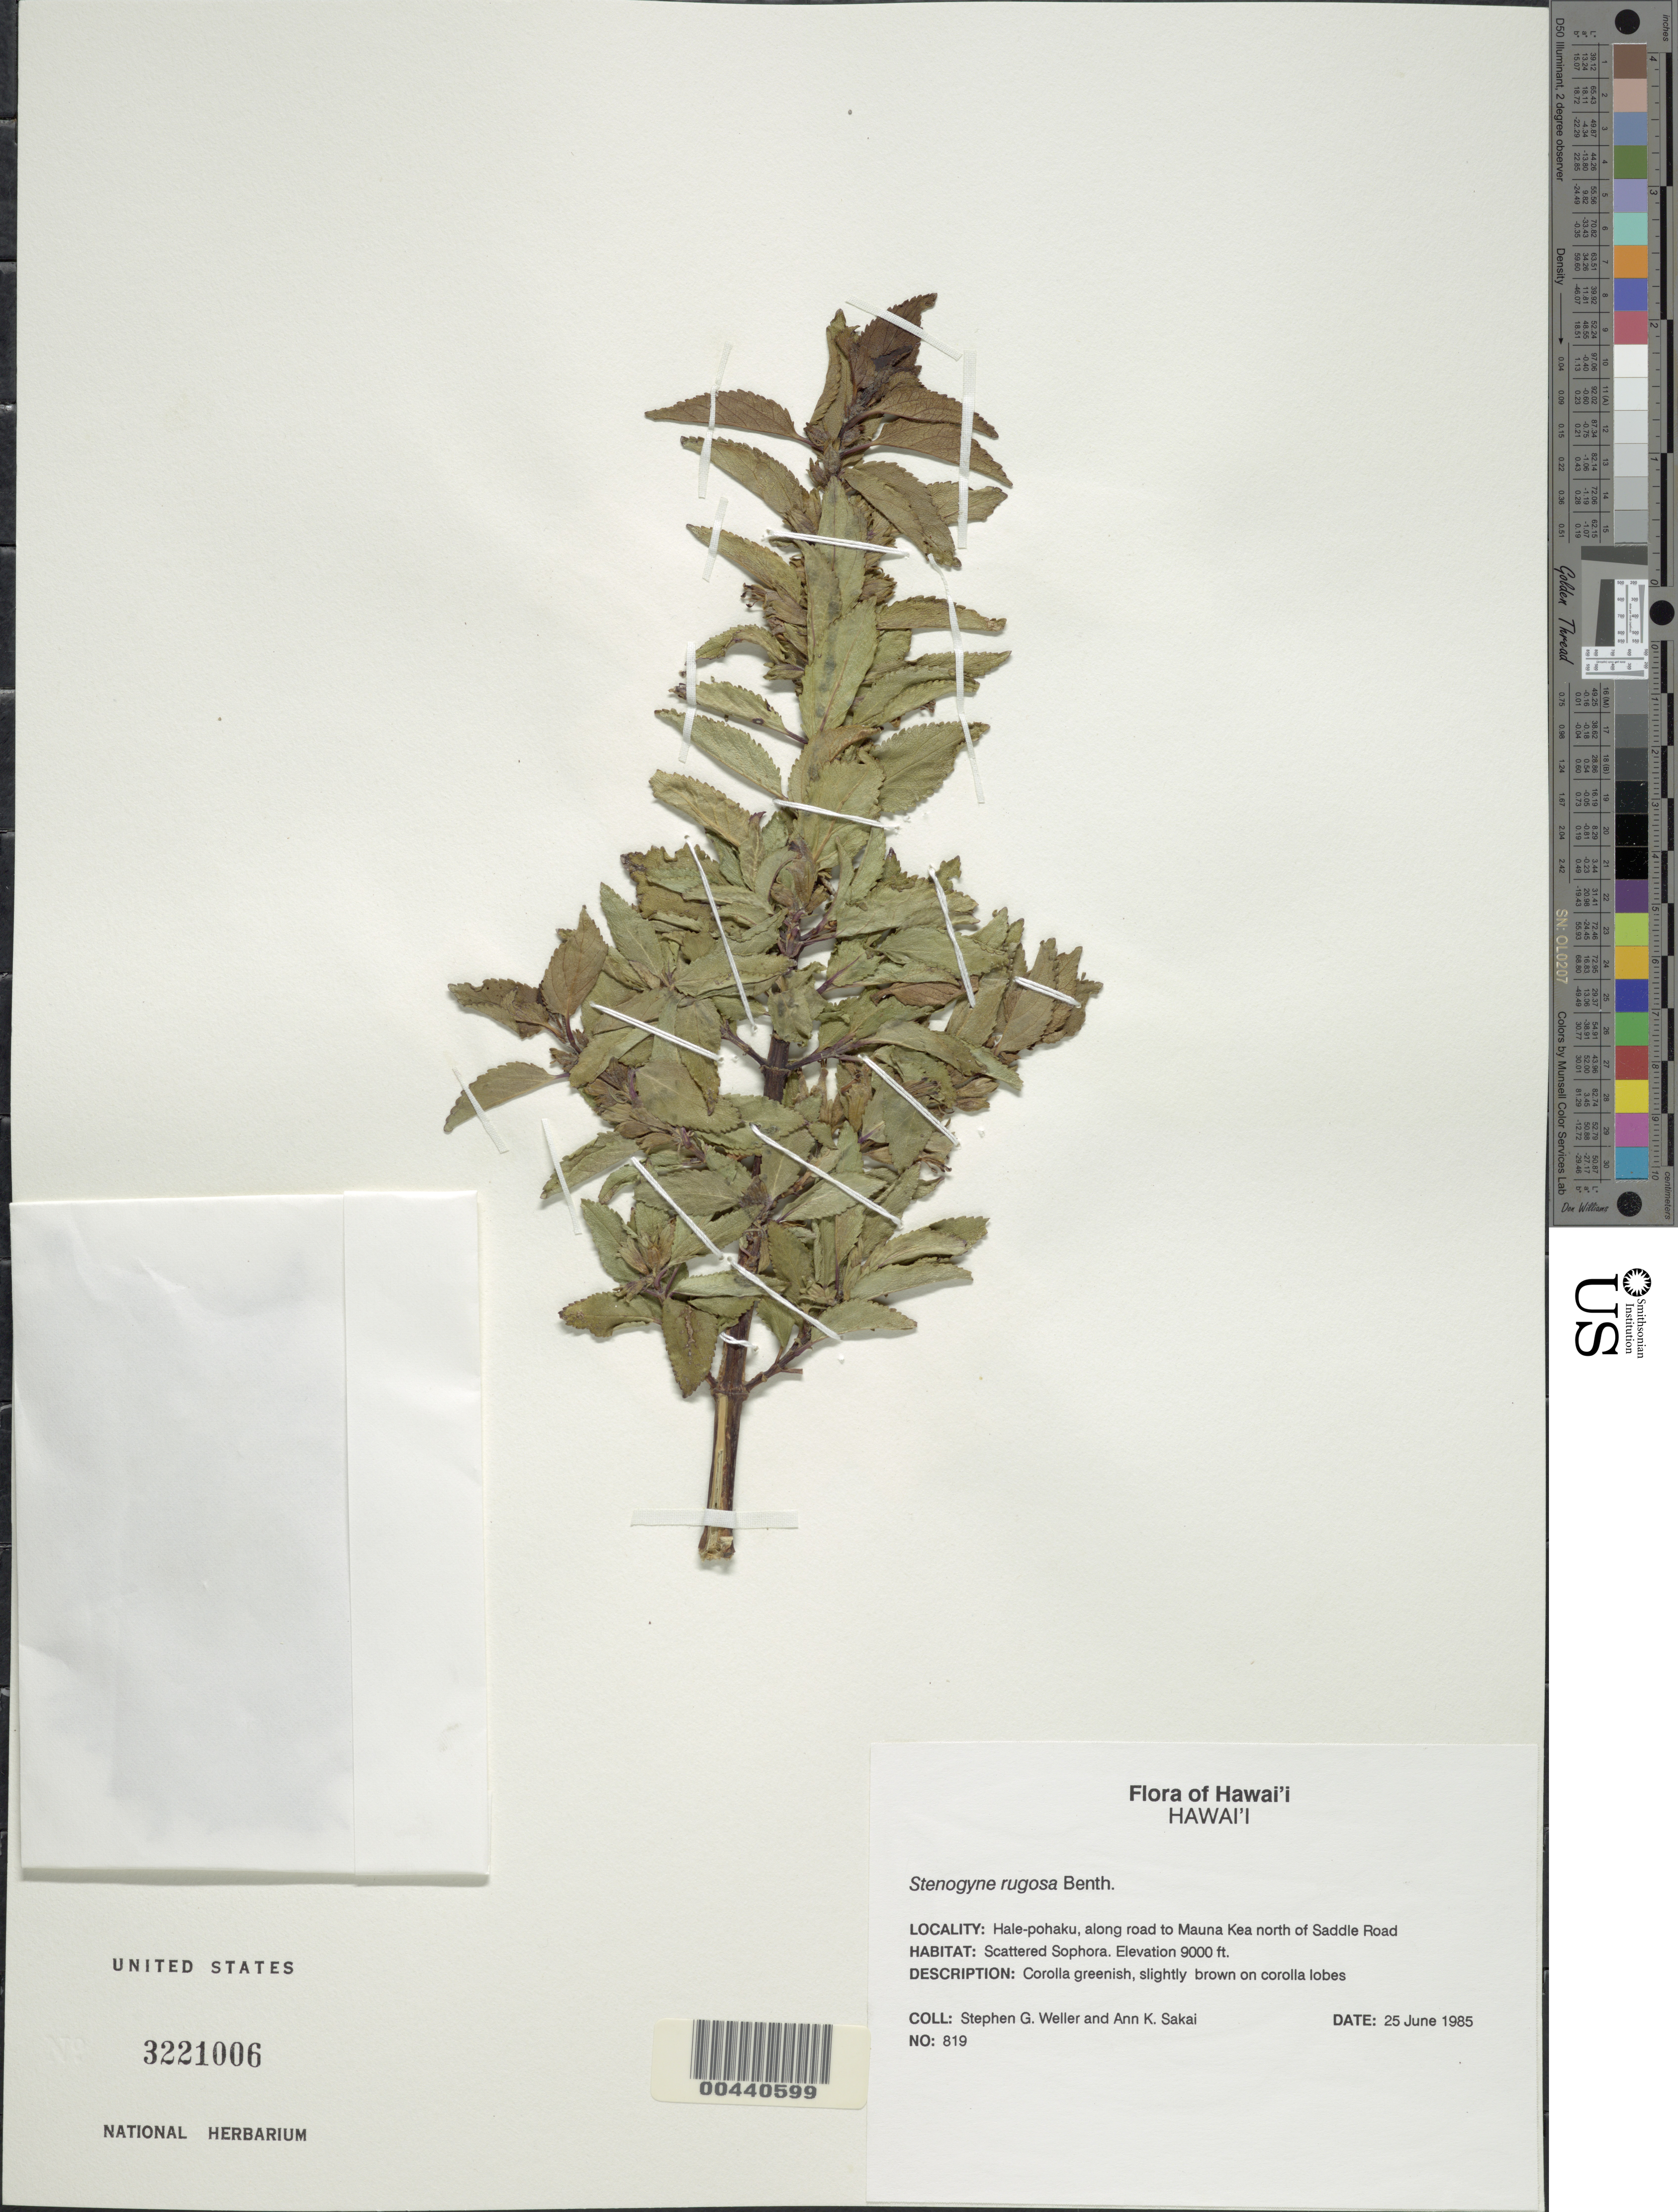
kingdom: Plantae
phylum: Tracheophyta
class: Magnoliopsida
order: Lamiales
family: Lamiaceae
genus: Stenogyne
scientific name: Stenogyne rugosa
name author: Benth.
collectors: S. G. Weller & A. Sakai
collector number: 819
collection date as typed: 25 Jun 1985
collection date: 1985-06-25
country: United States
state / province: Hawaii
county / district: Hawaii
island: Hawaii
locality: Hale-pohaku, along road to Mauna Kea north of Saddle Road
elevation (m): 2743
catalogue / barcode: US 3221006